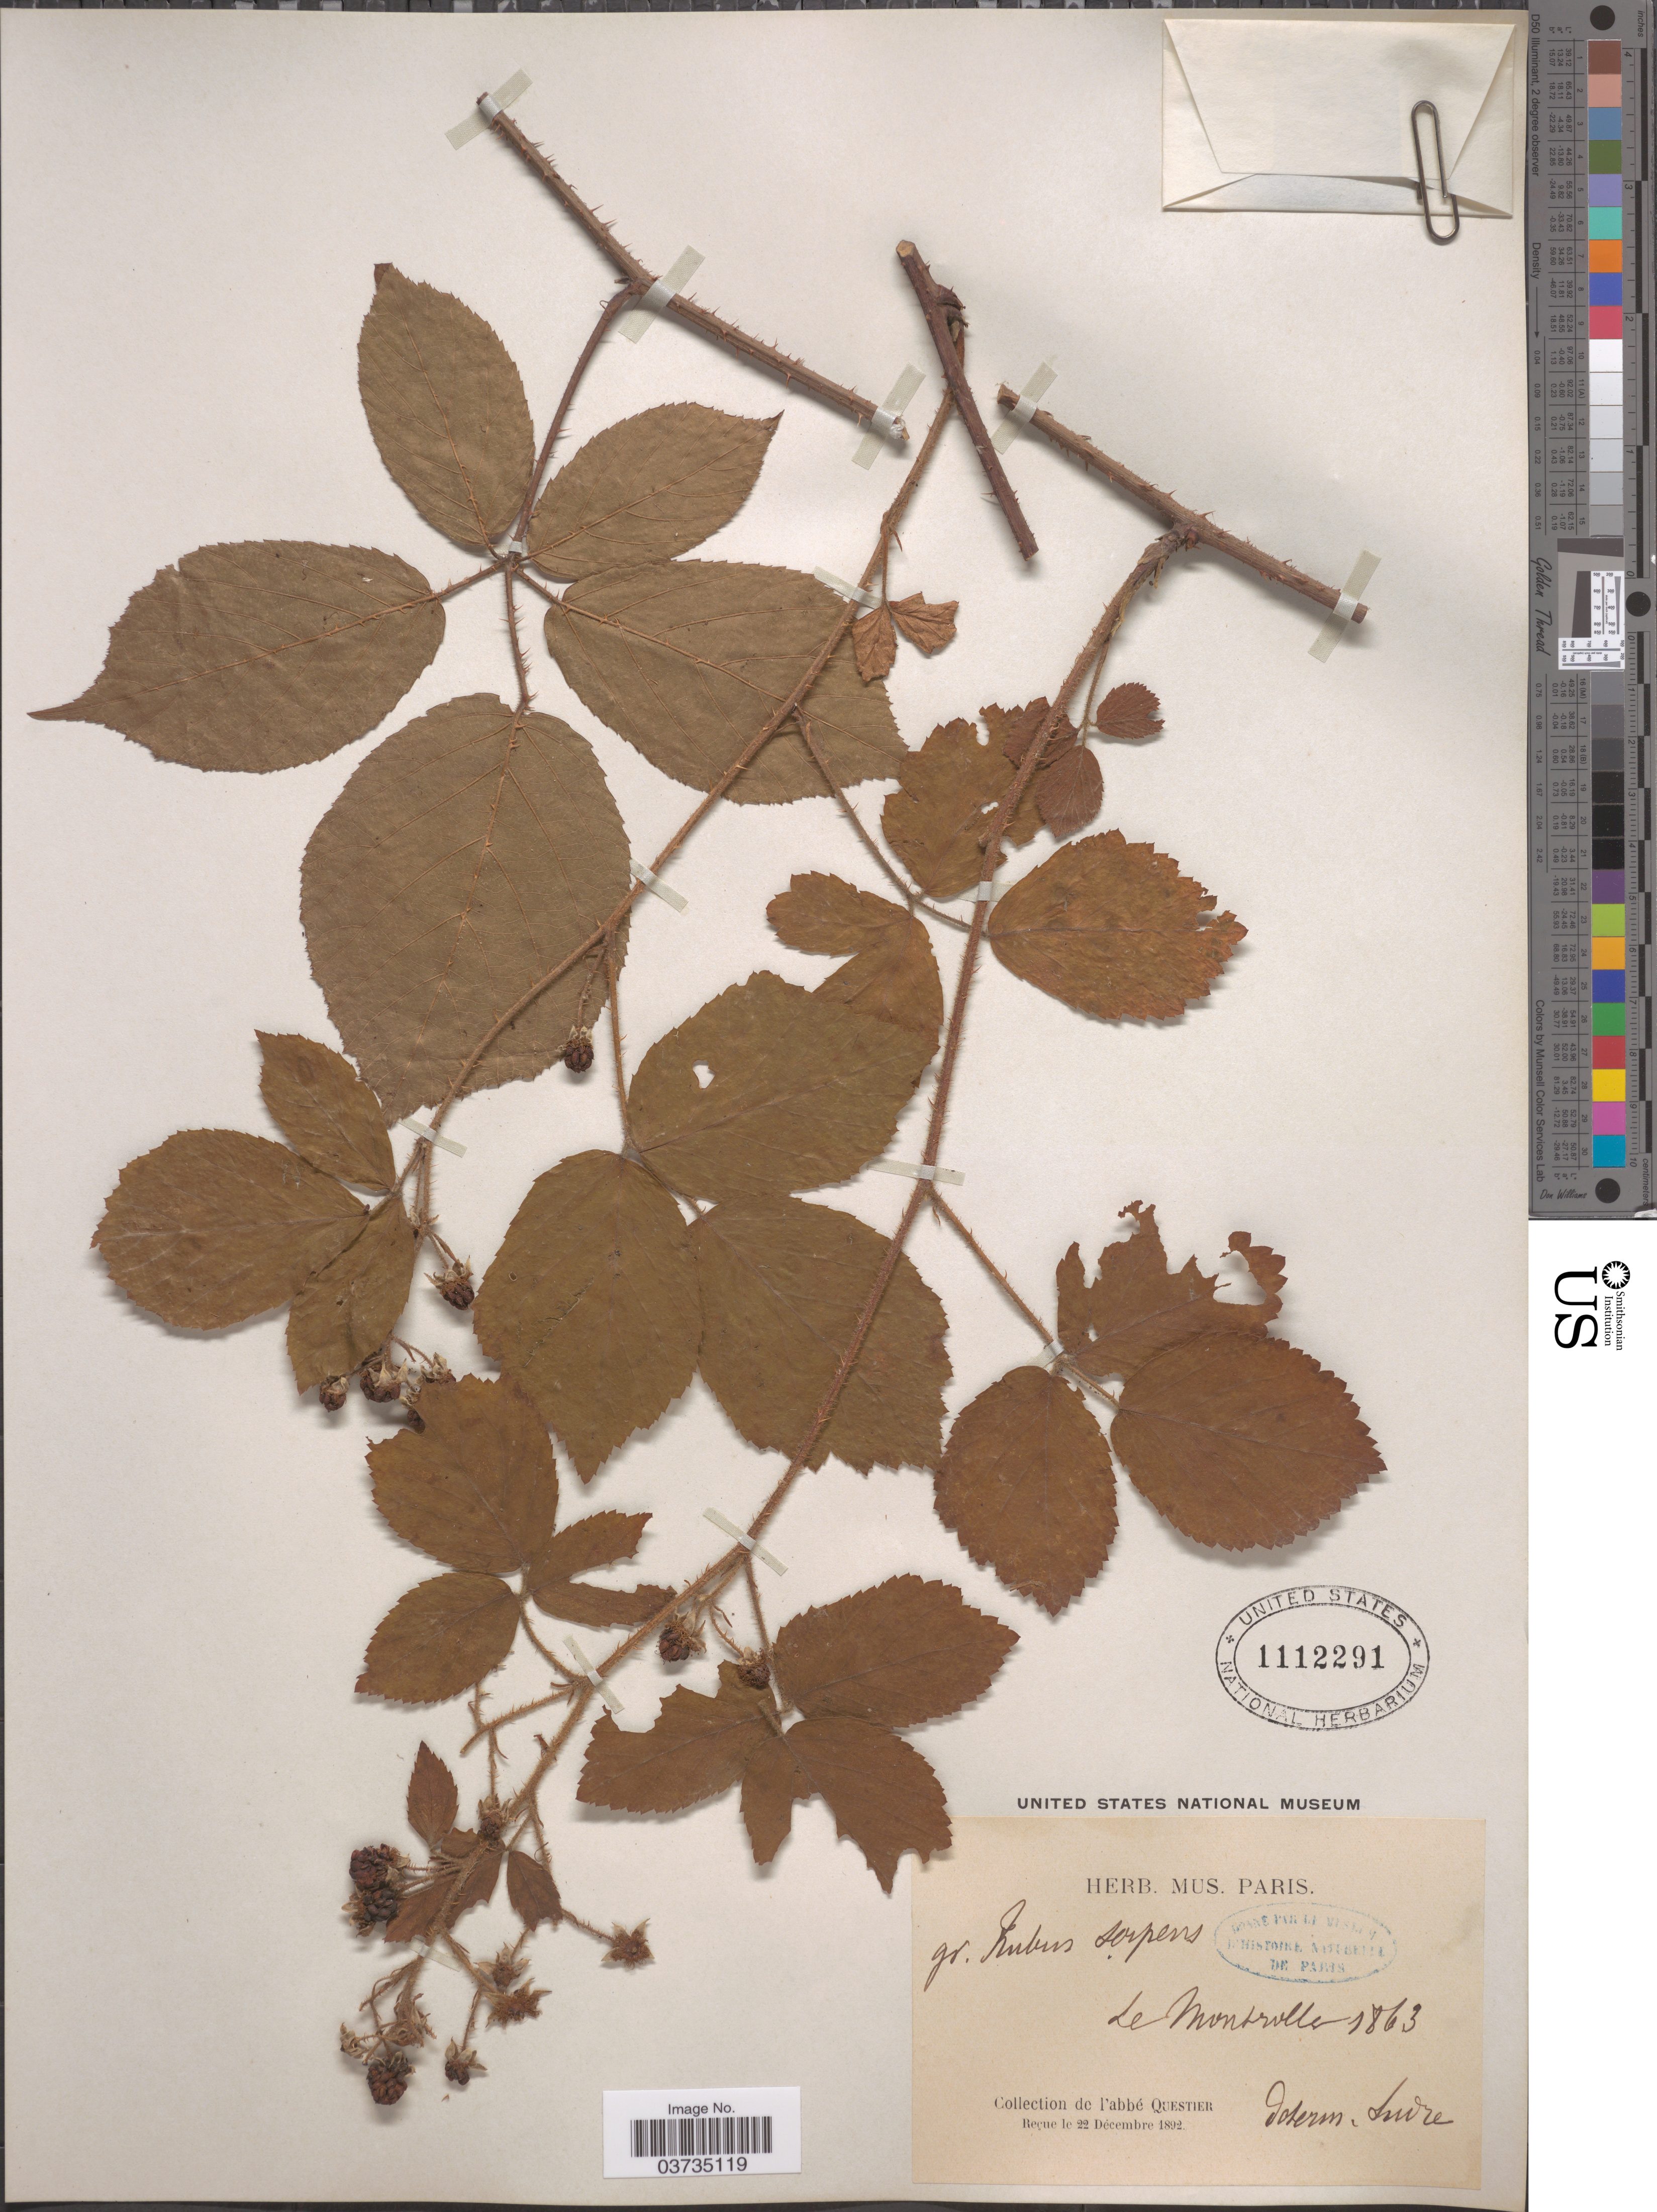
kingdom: Plantae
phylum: Tracheophyta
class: Magnoliopsida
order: Rosales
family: Rosaceae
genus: Rubus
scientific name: Rubus serpens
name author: Weihe ex Lej. & Courtois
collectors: A. Questier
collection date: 1863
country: France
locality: Le Montrolle.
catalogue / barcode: US 1112291